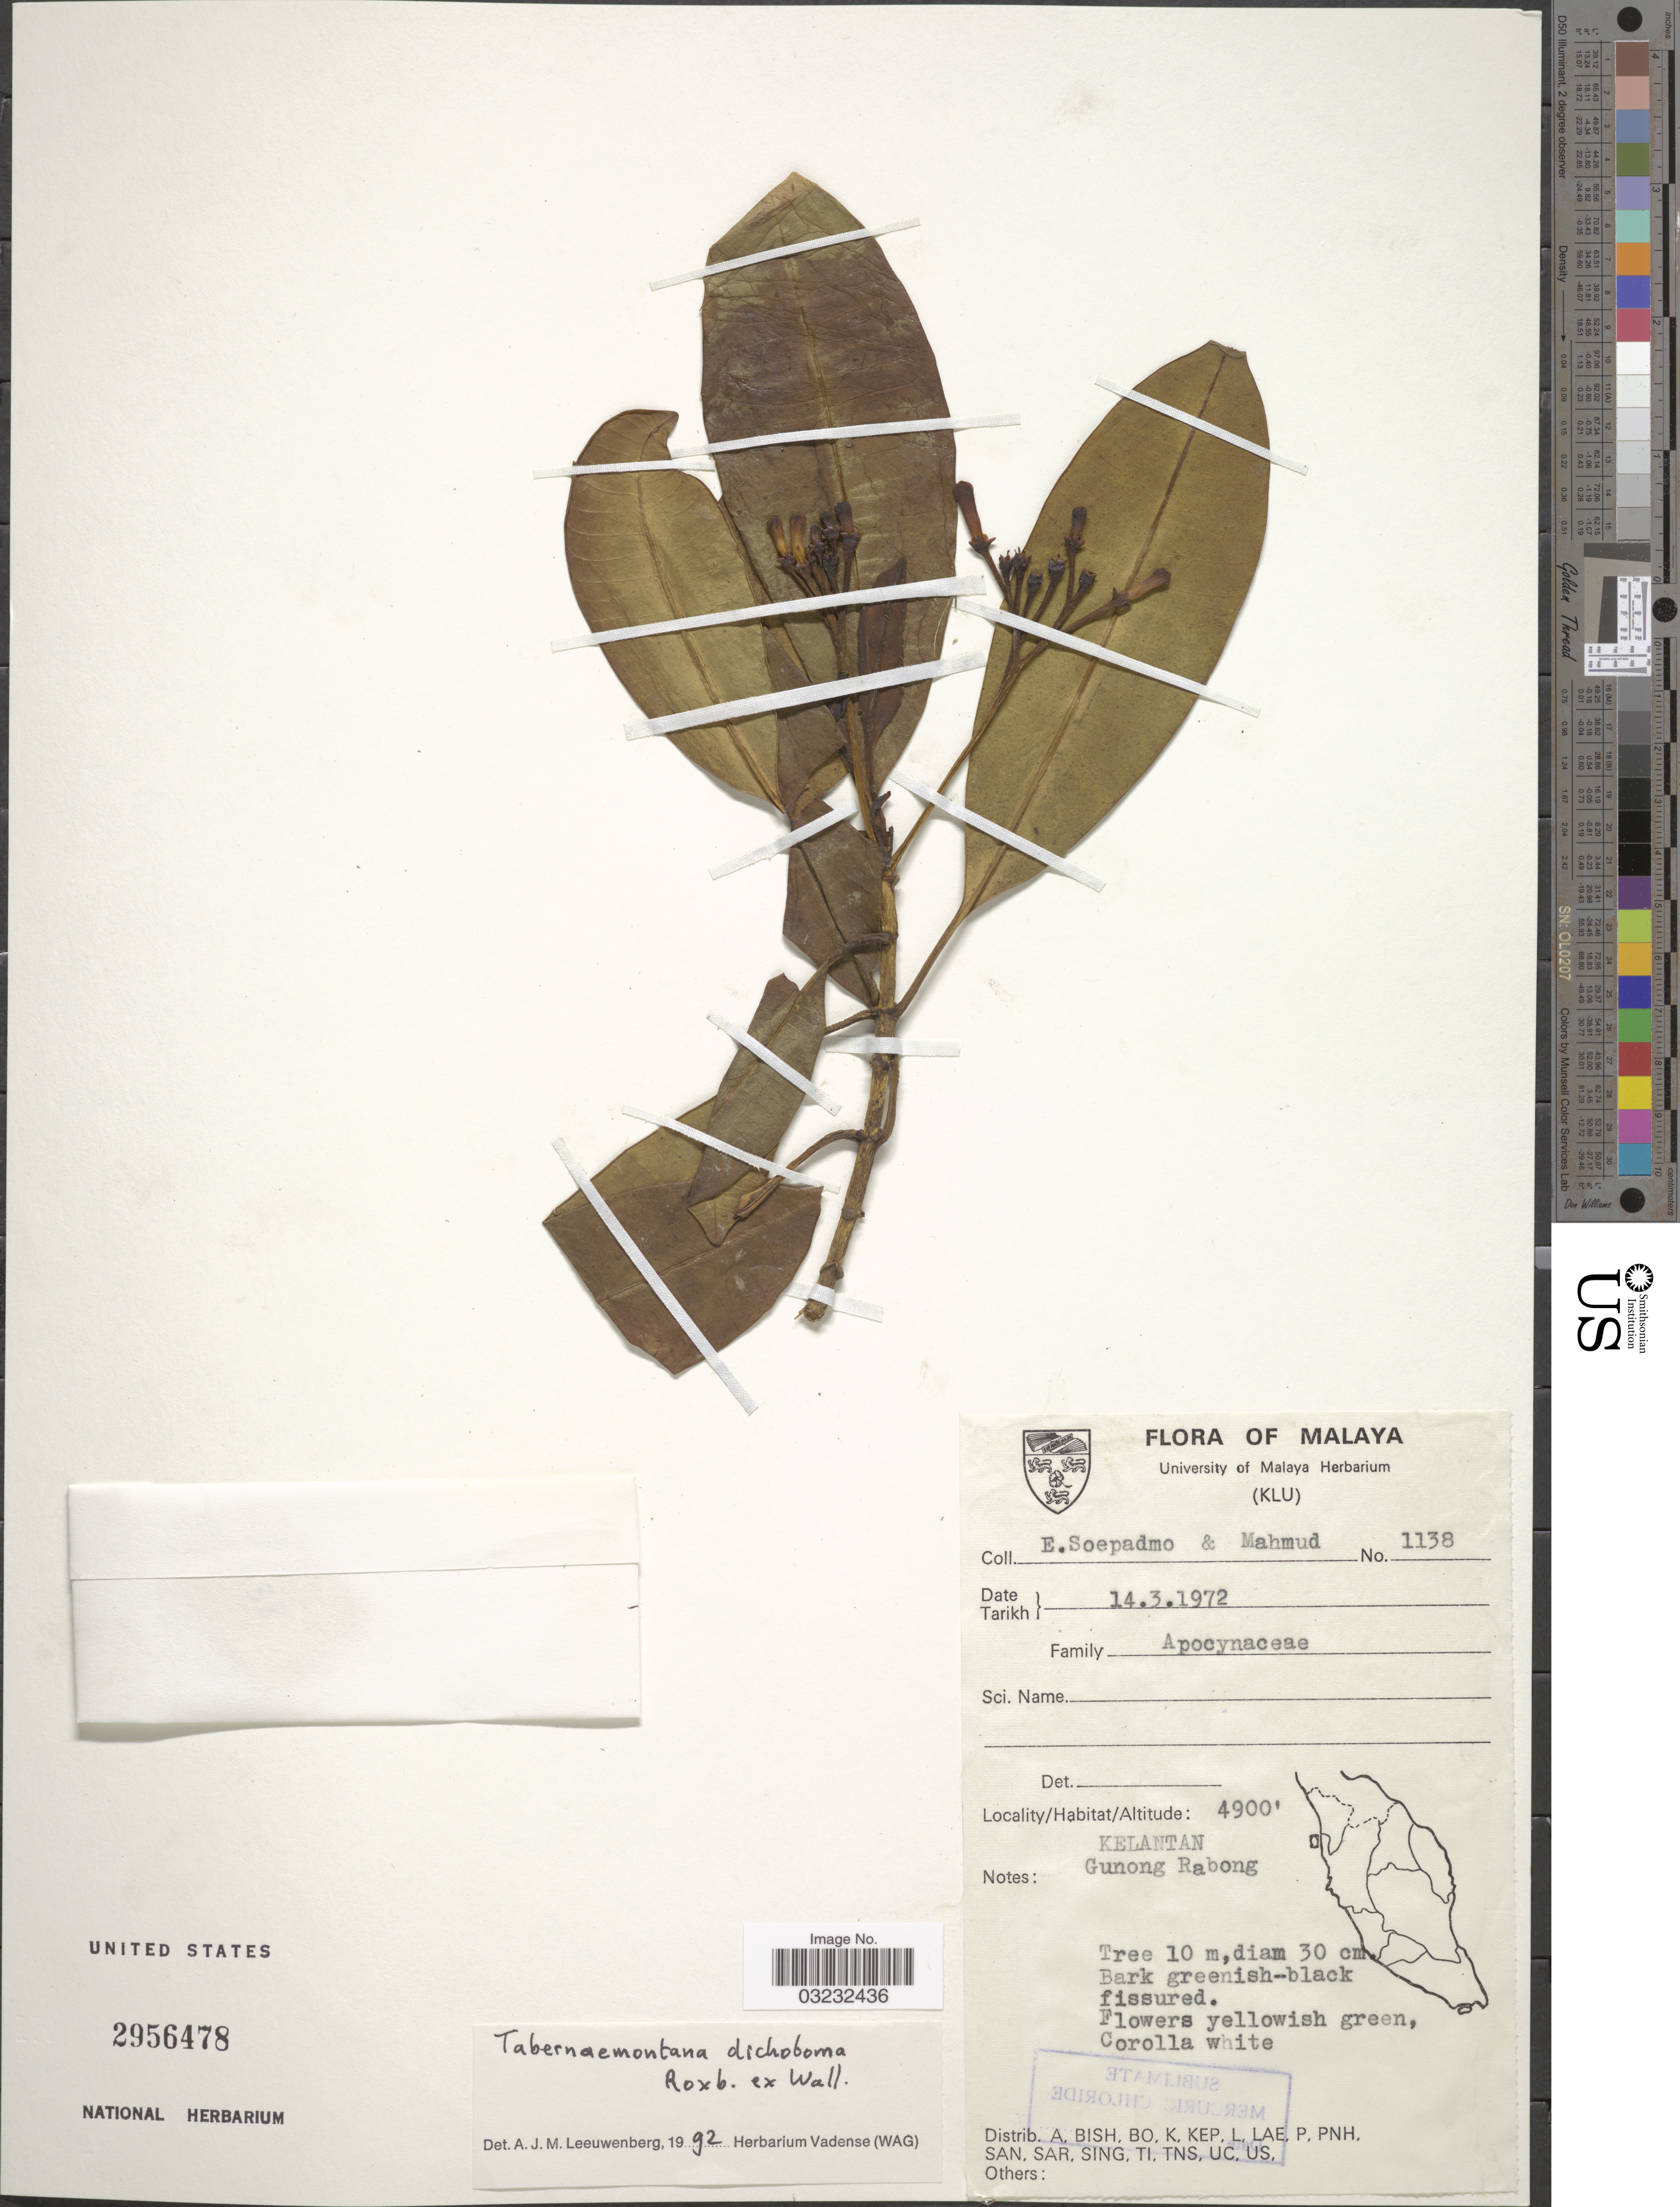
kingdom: Plantae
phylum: Tracheophyta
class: Magnoliopsida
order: Gentianales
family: Apocynaceae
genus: Tabernaemontana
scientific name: Tabernaemontana dichotoma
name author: Roxb. ex Wall.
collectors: E. Soepadmo & -. Mahmud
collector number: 1138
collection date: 1972-03-14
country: Malaysia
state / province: Kelantan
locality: Malaya, Gunong Rabong.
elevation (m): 1494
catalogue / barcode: US 2956478